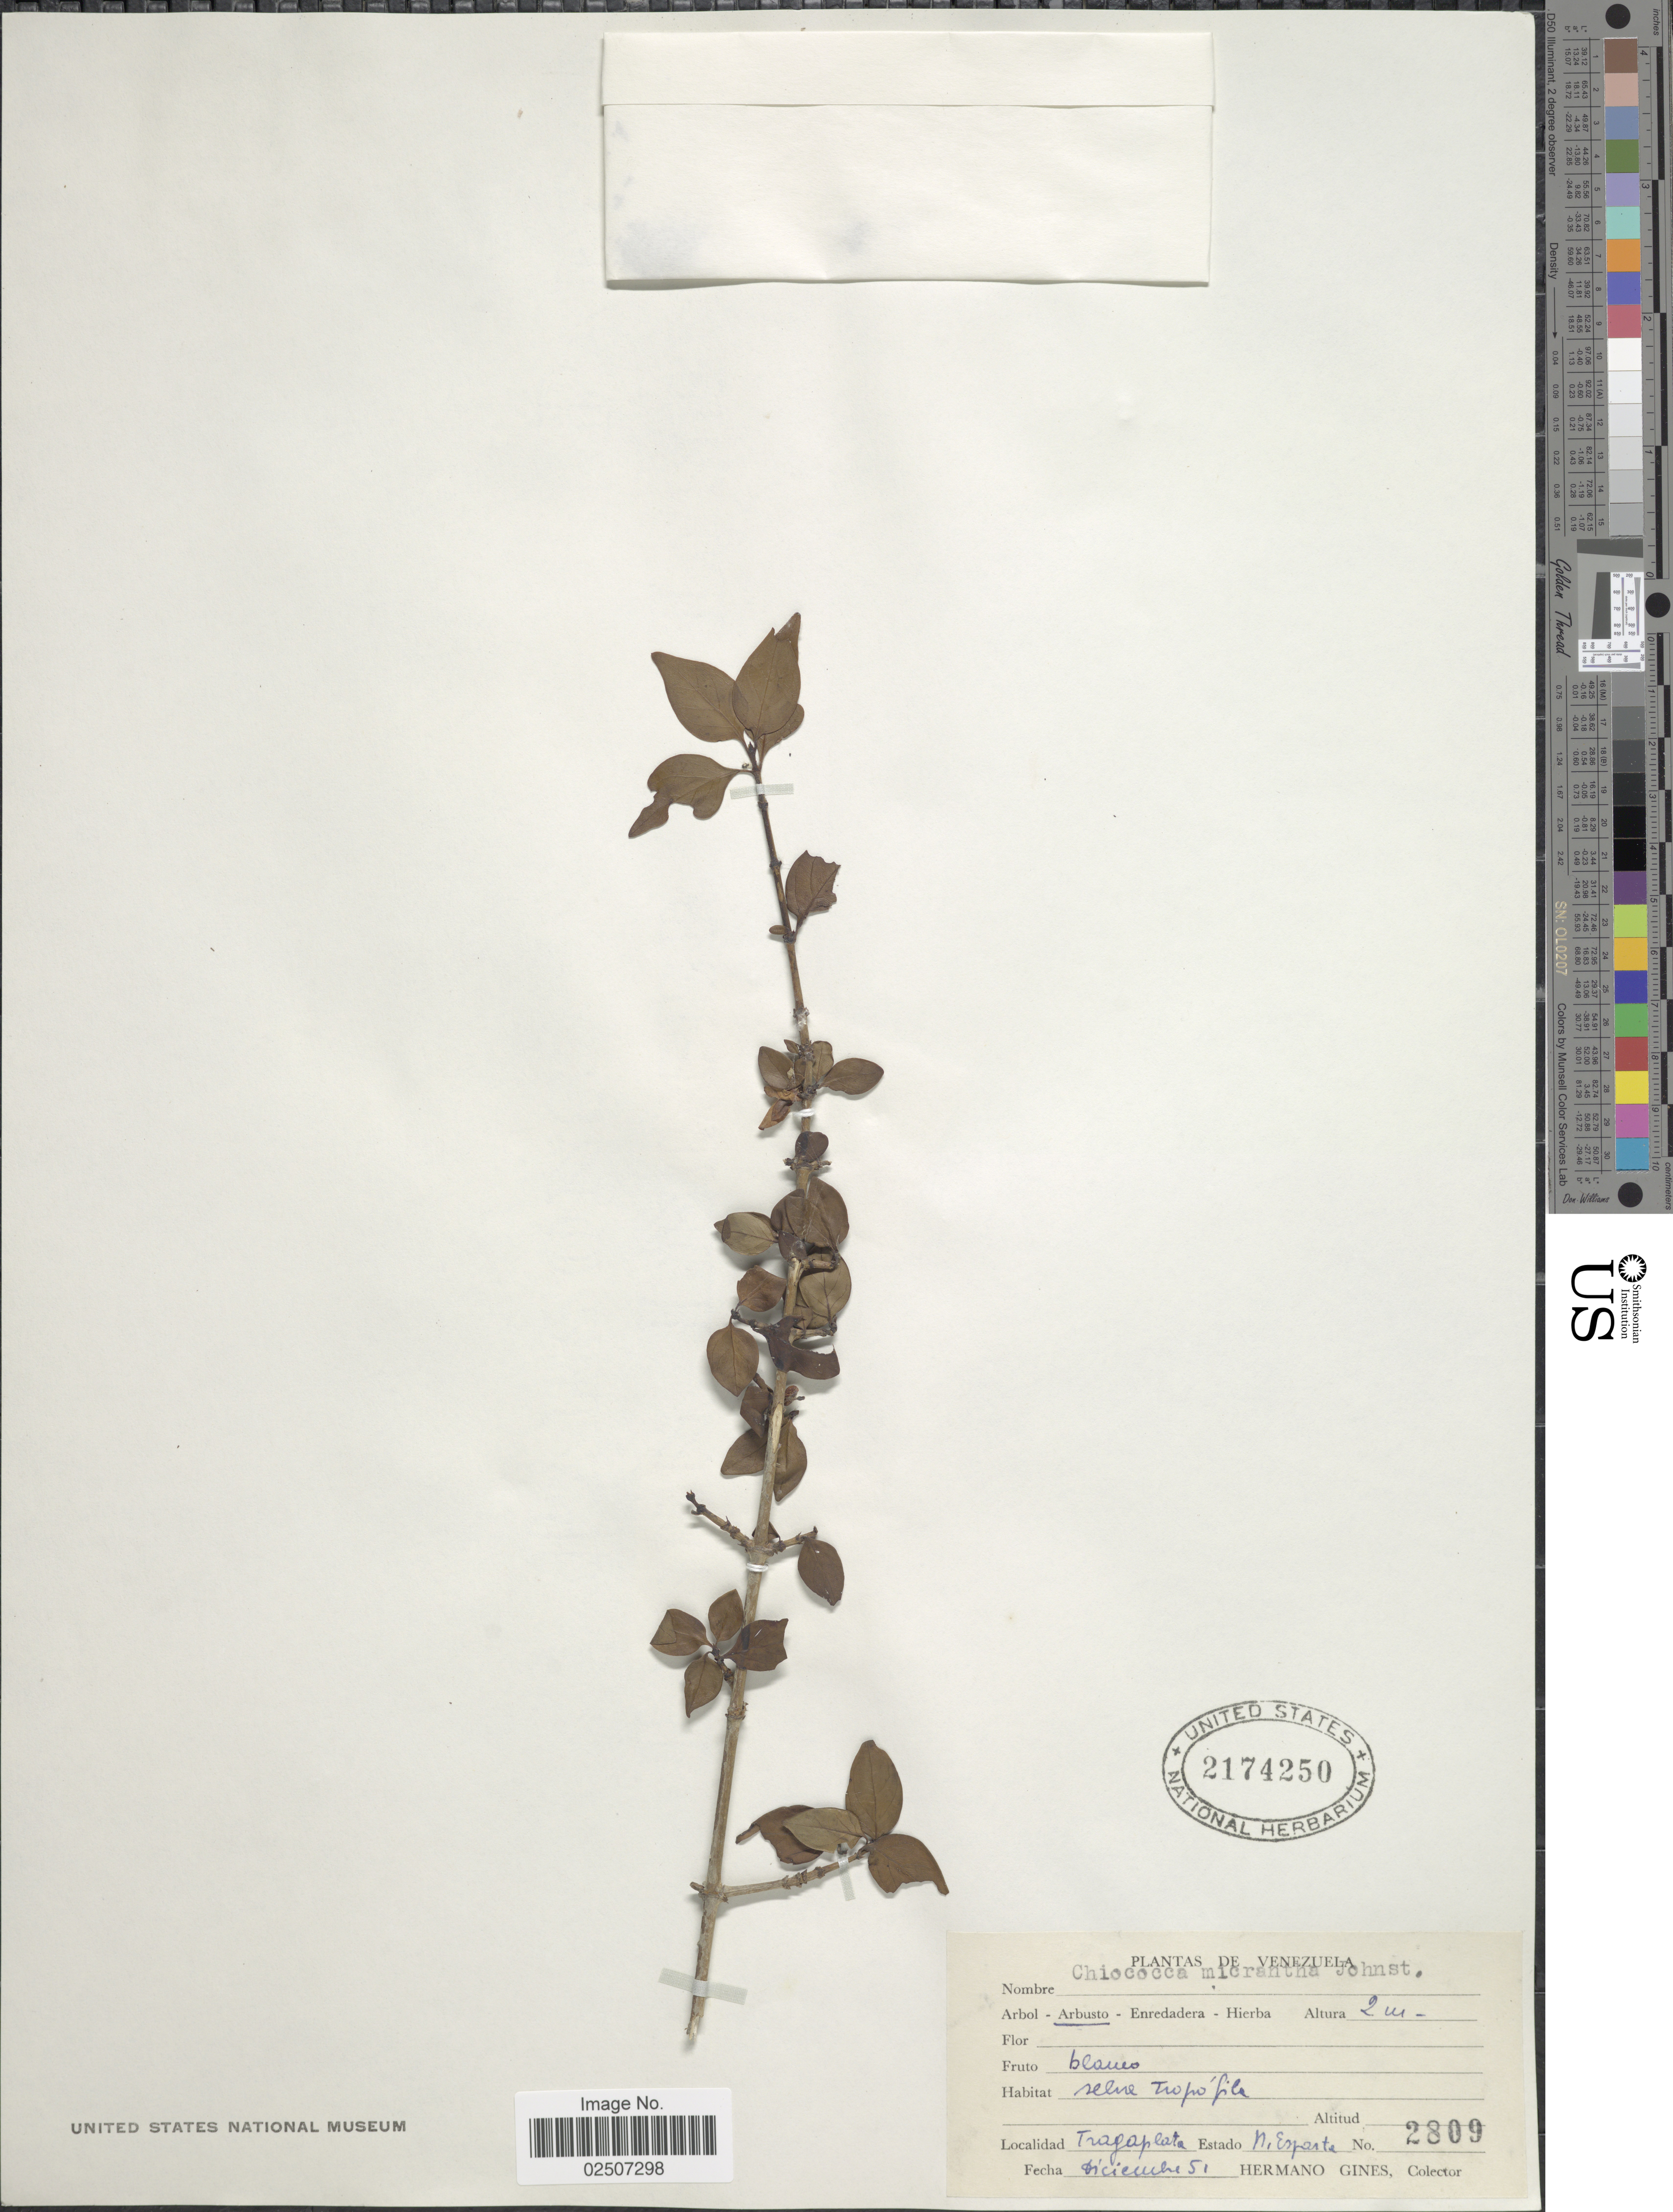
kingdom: Plantae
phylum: Tracheophyta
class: Magnoliopsida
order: Gentianales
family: Rubiaceae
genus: Chiococca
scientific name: Chiococca alba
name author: (L.) Hitchc.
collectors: Bro. Gines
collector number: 2809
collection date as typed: Transcribed d/m/y: /12/51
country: Venezuela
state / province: Nueva Esparta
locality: Tragaplata, Estado N. Esparta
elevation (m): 2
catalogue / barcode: US 2174250